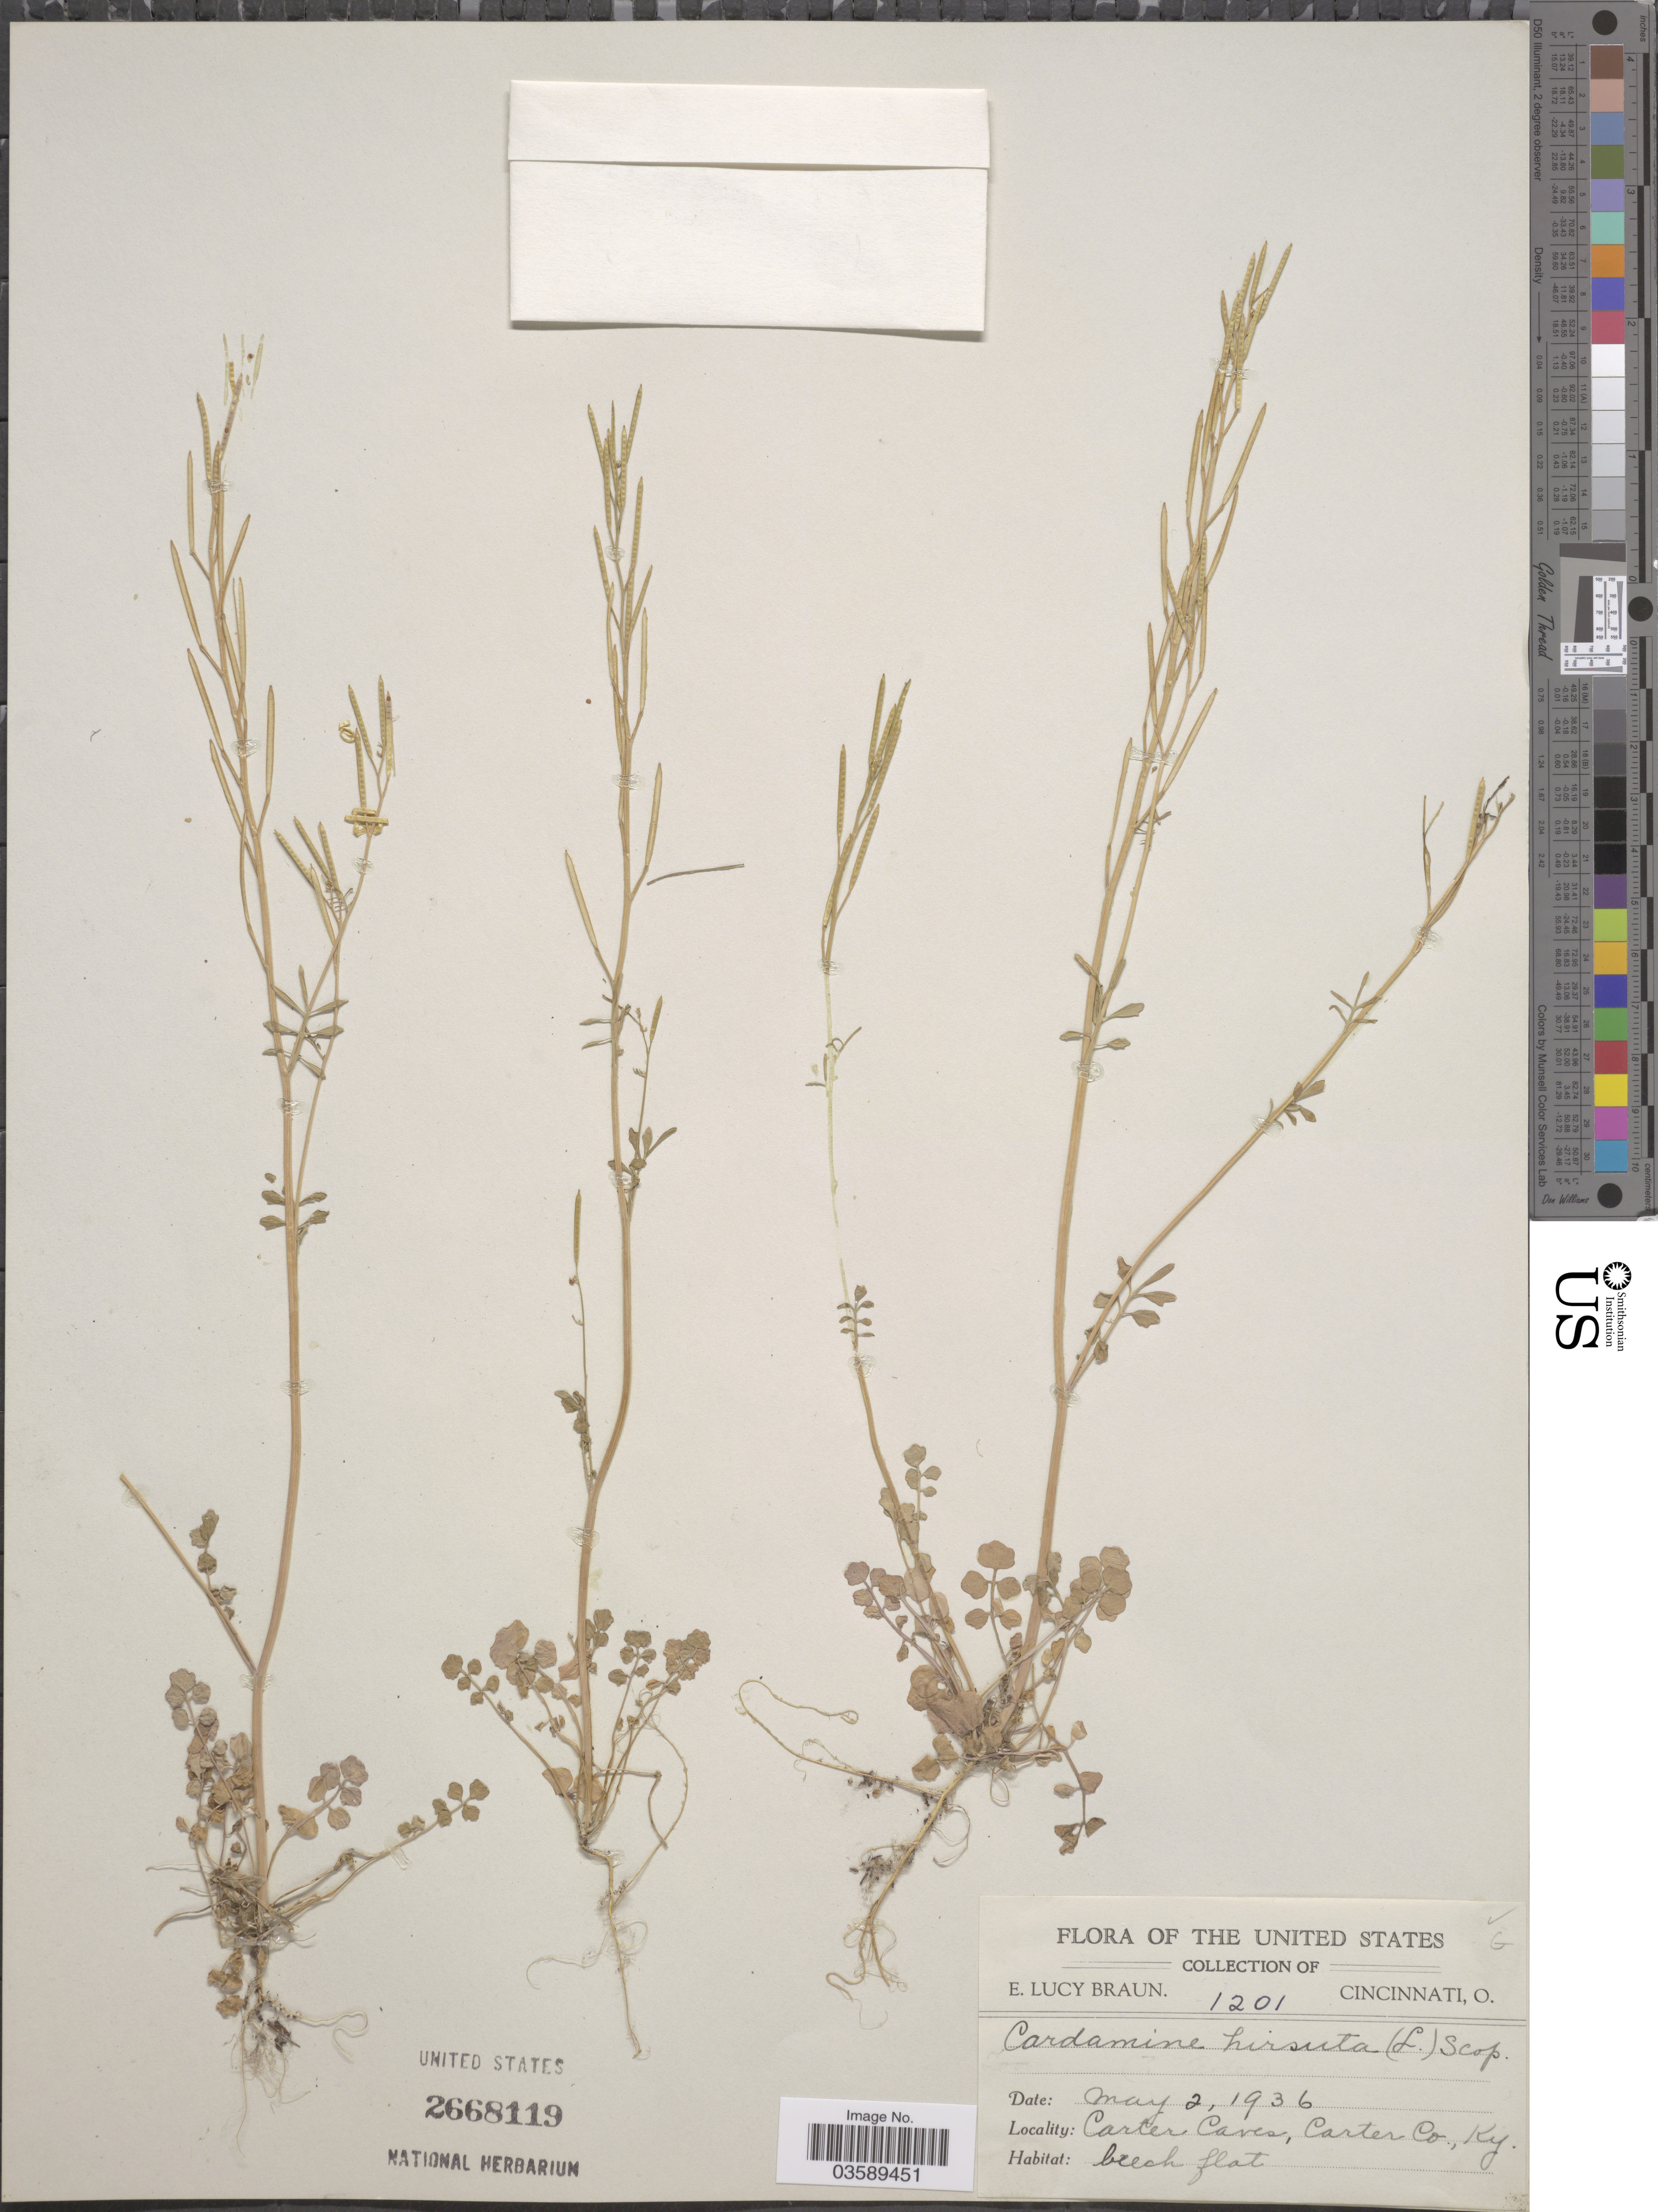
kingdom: Plantae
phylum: Tracheophyta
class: Magnoliopsida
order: Brassicales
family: Brassicaceae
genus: Cardamine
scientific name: Cardamine hirsuta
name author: L.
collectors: E. L. Braun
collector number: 1201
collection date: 1936-05-02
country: United States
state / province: Kentucky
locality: Carter Caves, Carter Co.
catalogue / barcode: US 2668119